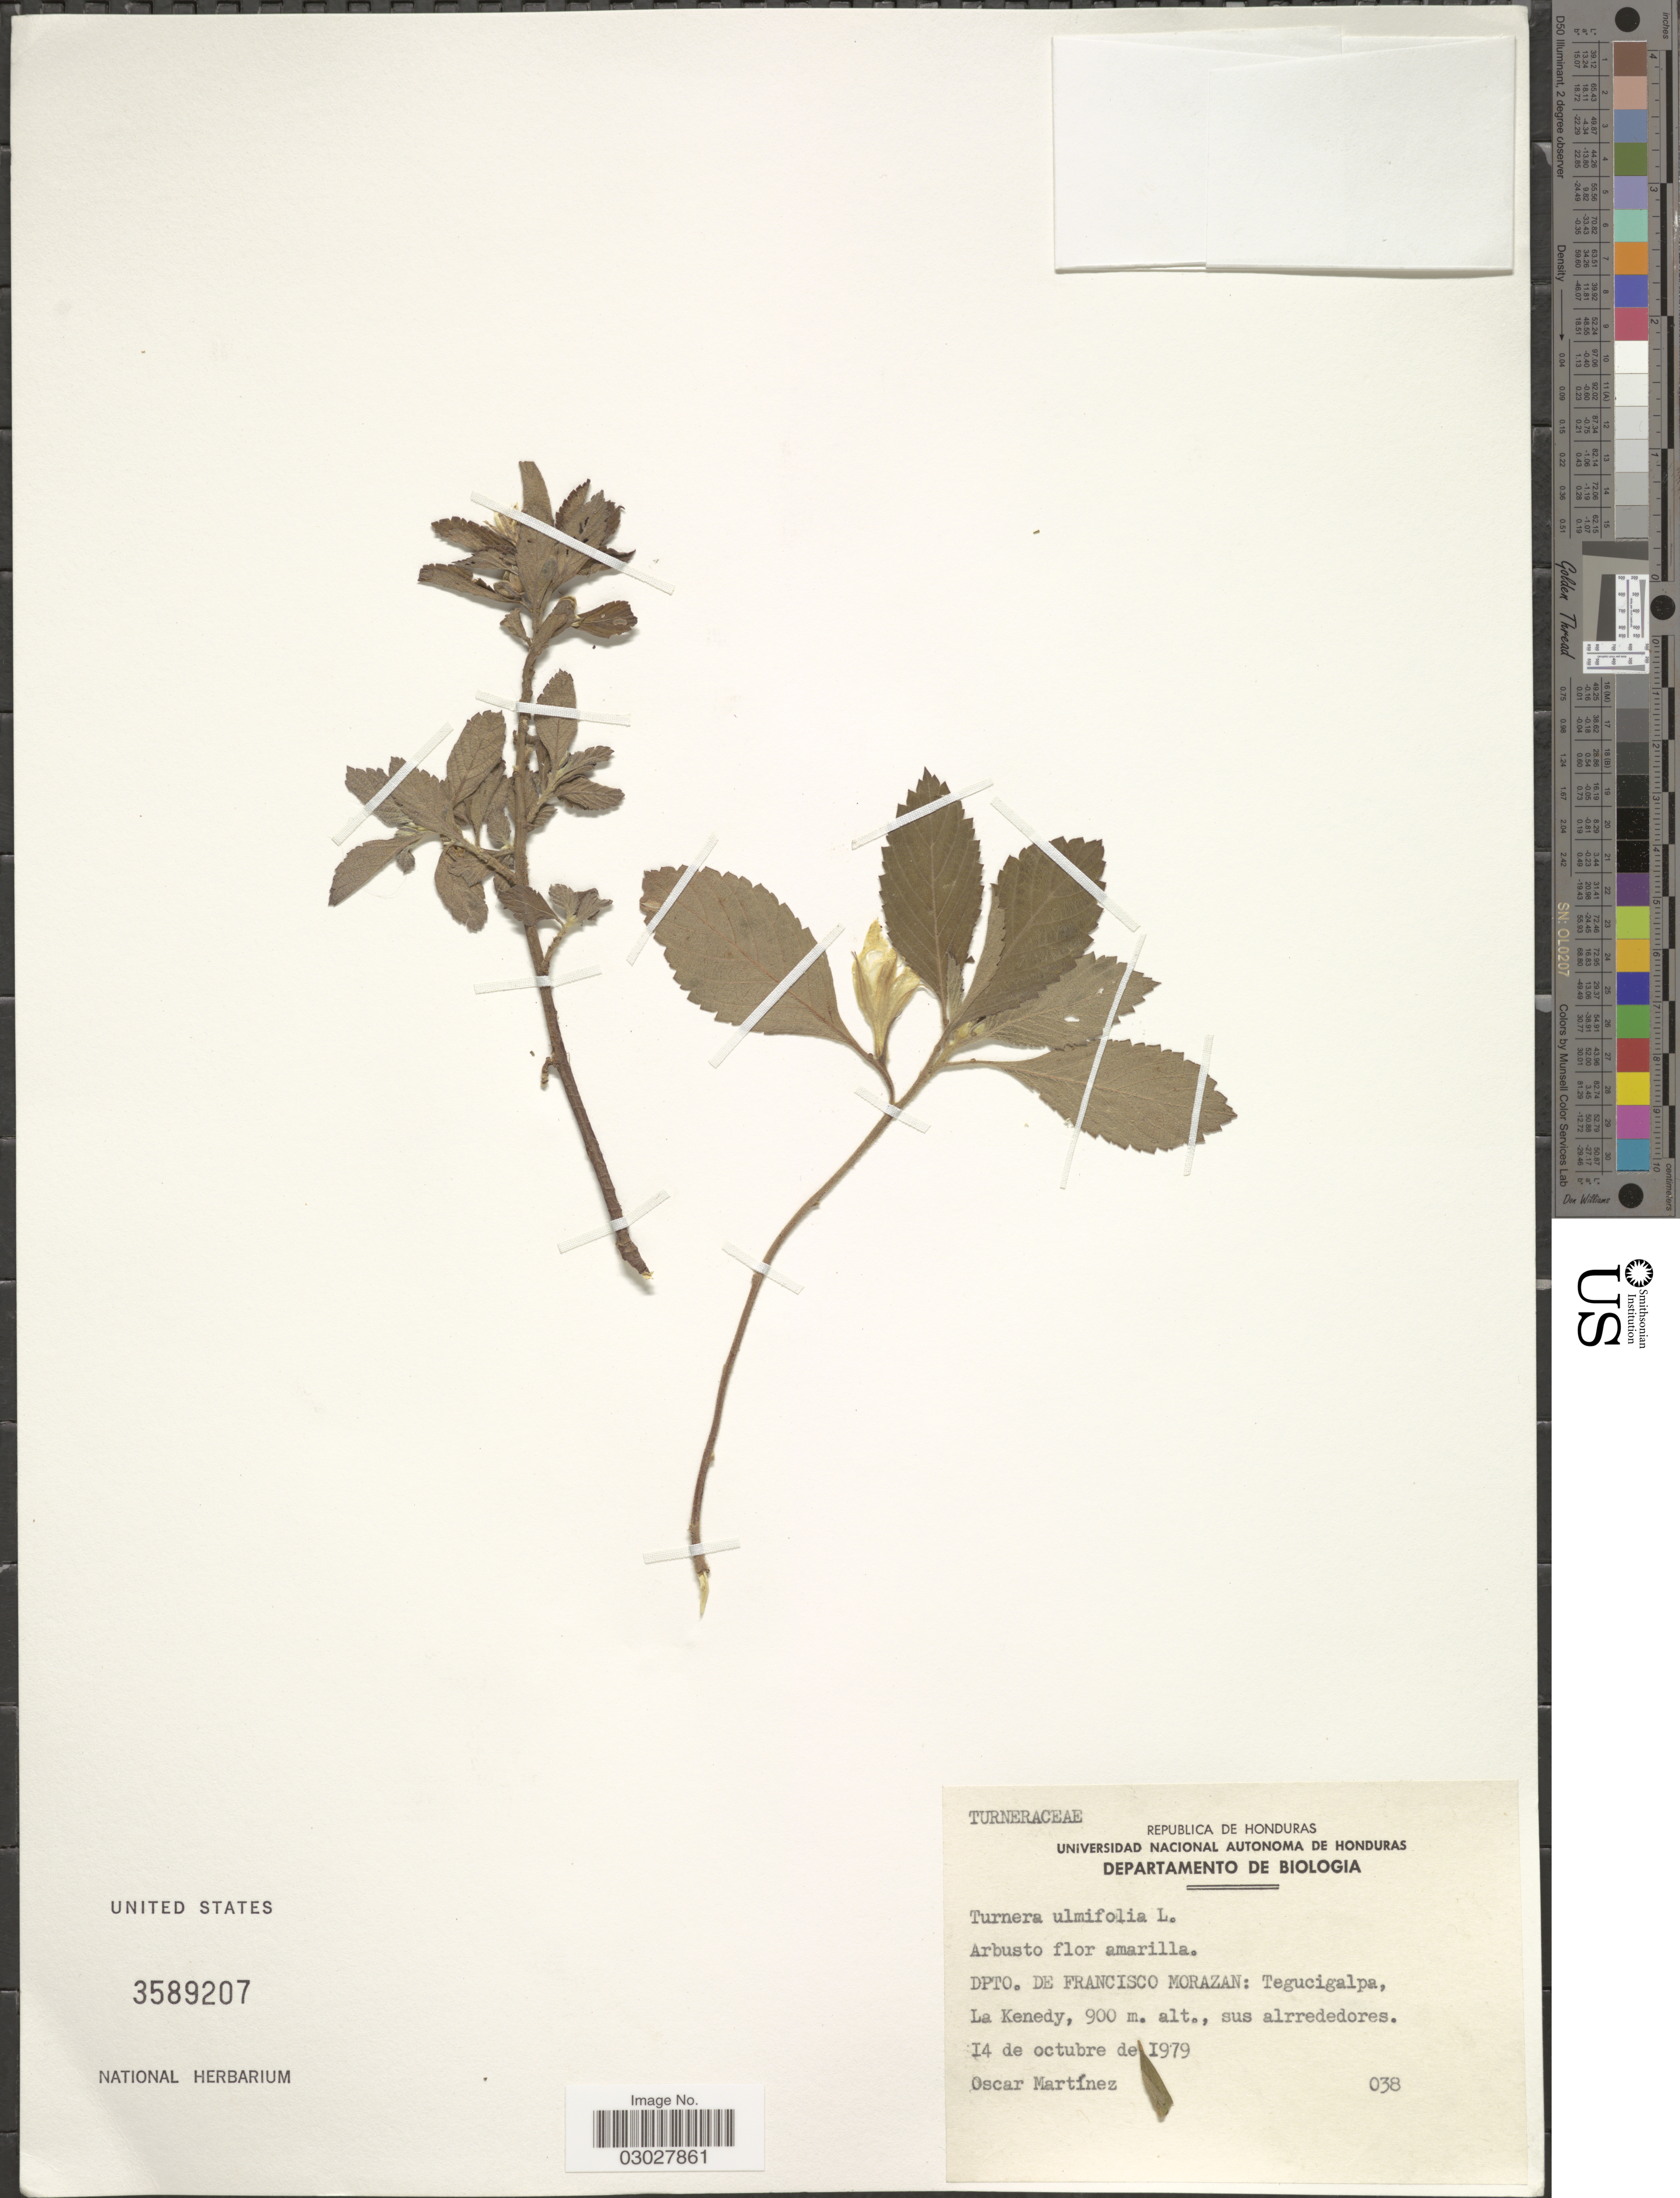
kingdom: Plantae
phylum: Tracheophyta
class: Magnoliopsida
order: Malpighiales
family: Turneraceae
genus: Turnera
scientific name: Turnera ulmifolia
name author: L.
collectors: O. Martínez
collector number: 038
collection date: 1979-10-14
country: Honduras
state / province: Fco. Morazán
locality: Dpto. de Francisco Morazan: Tegucigalpa, La Kenedy.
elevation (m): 900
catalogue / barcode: US 3589207